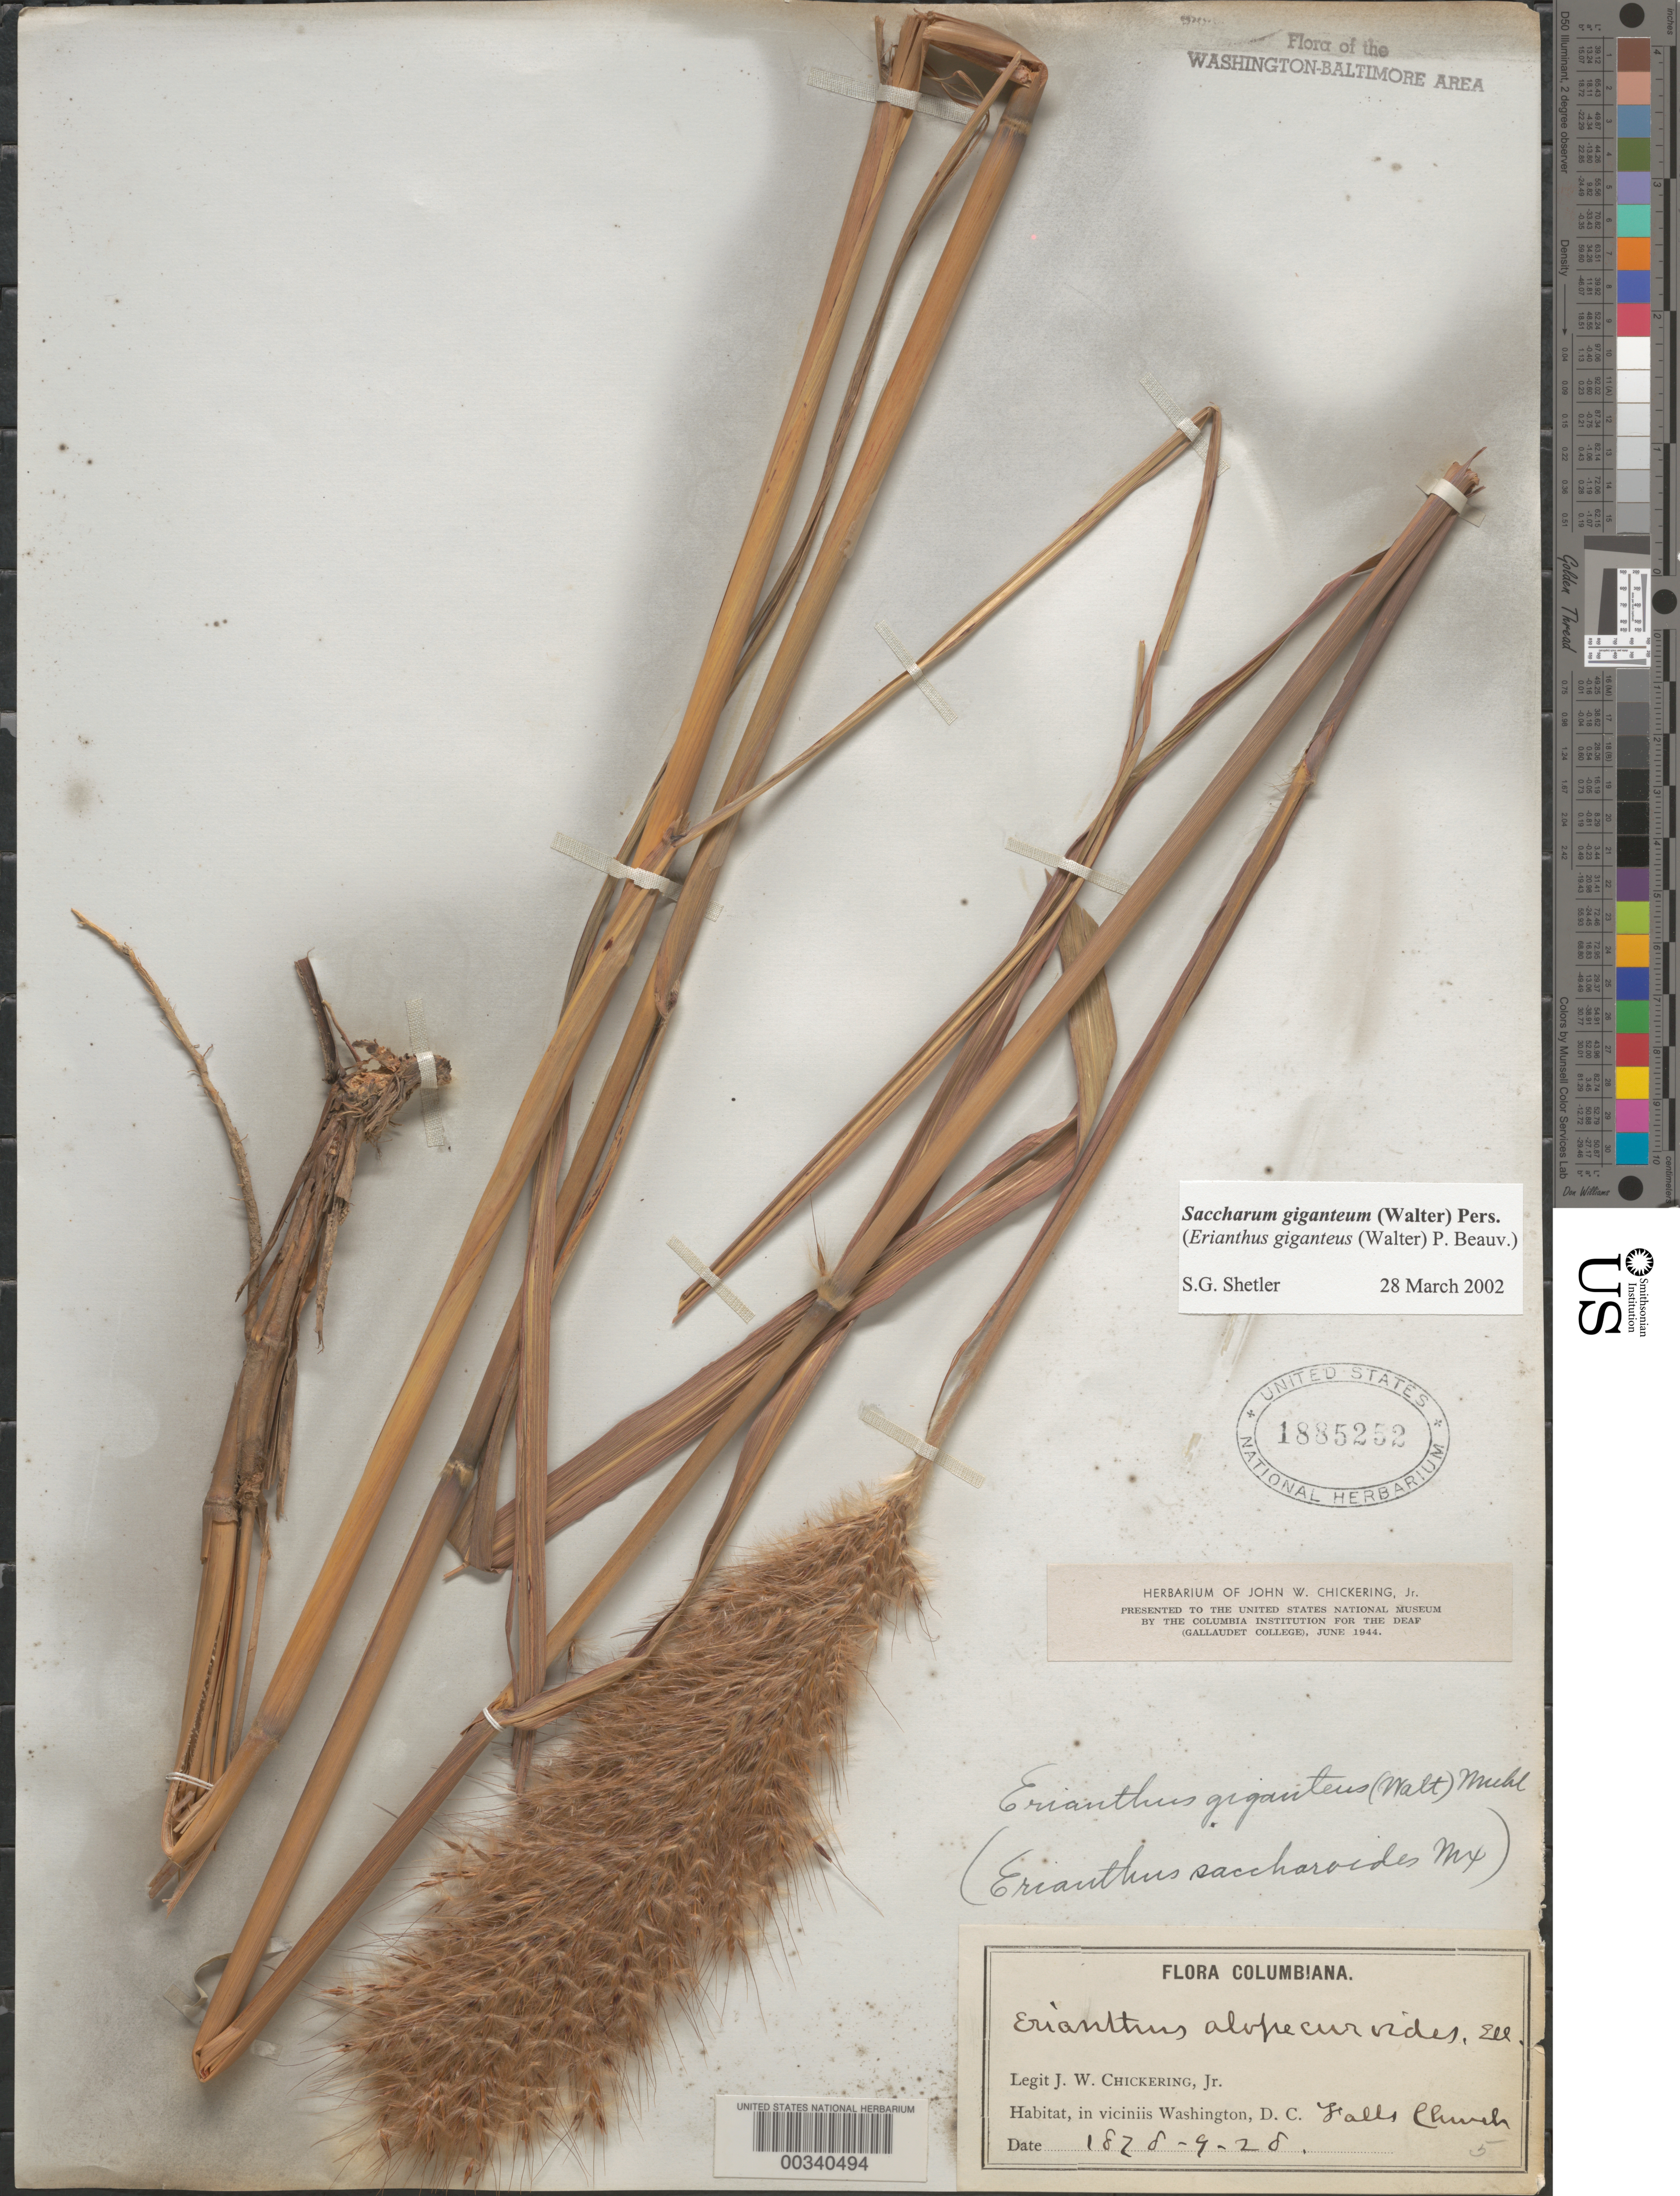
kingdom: Plantae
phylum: Tracheophyta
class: Liliopsida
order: Poales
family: Poaceae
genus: Erianthus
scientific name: Erianthus giganteus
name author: (Walter) P. Beauv.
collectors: J. Chickering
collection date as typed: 28 Sep 1878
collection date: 1878-09-28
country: United States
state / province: Virginia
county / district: City of Falls Church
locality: Falls Church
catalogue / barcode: US 1885252